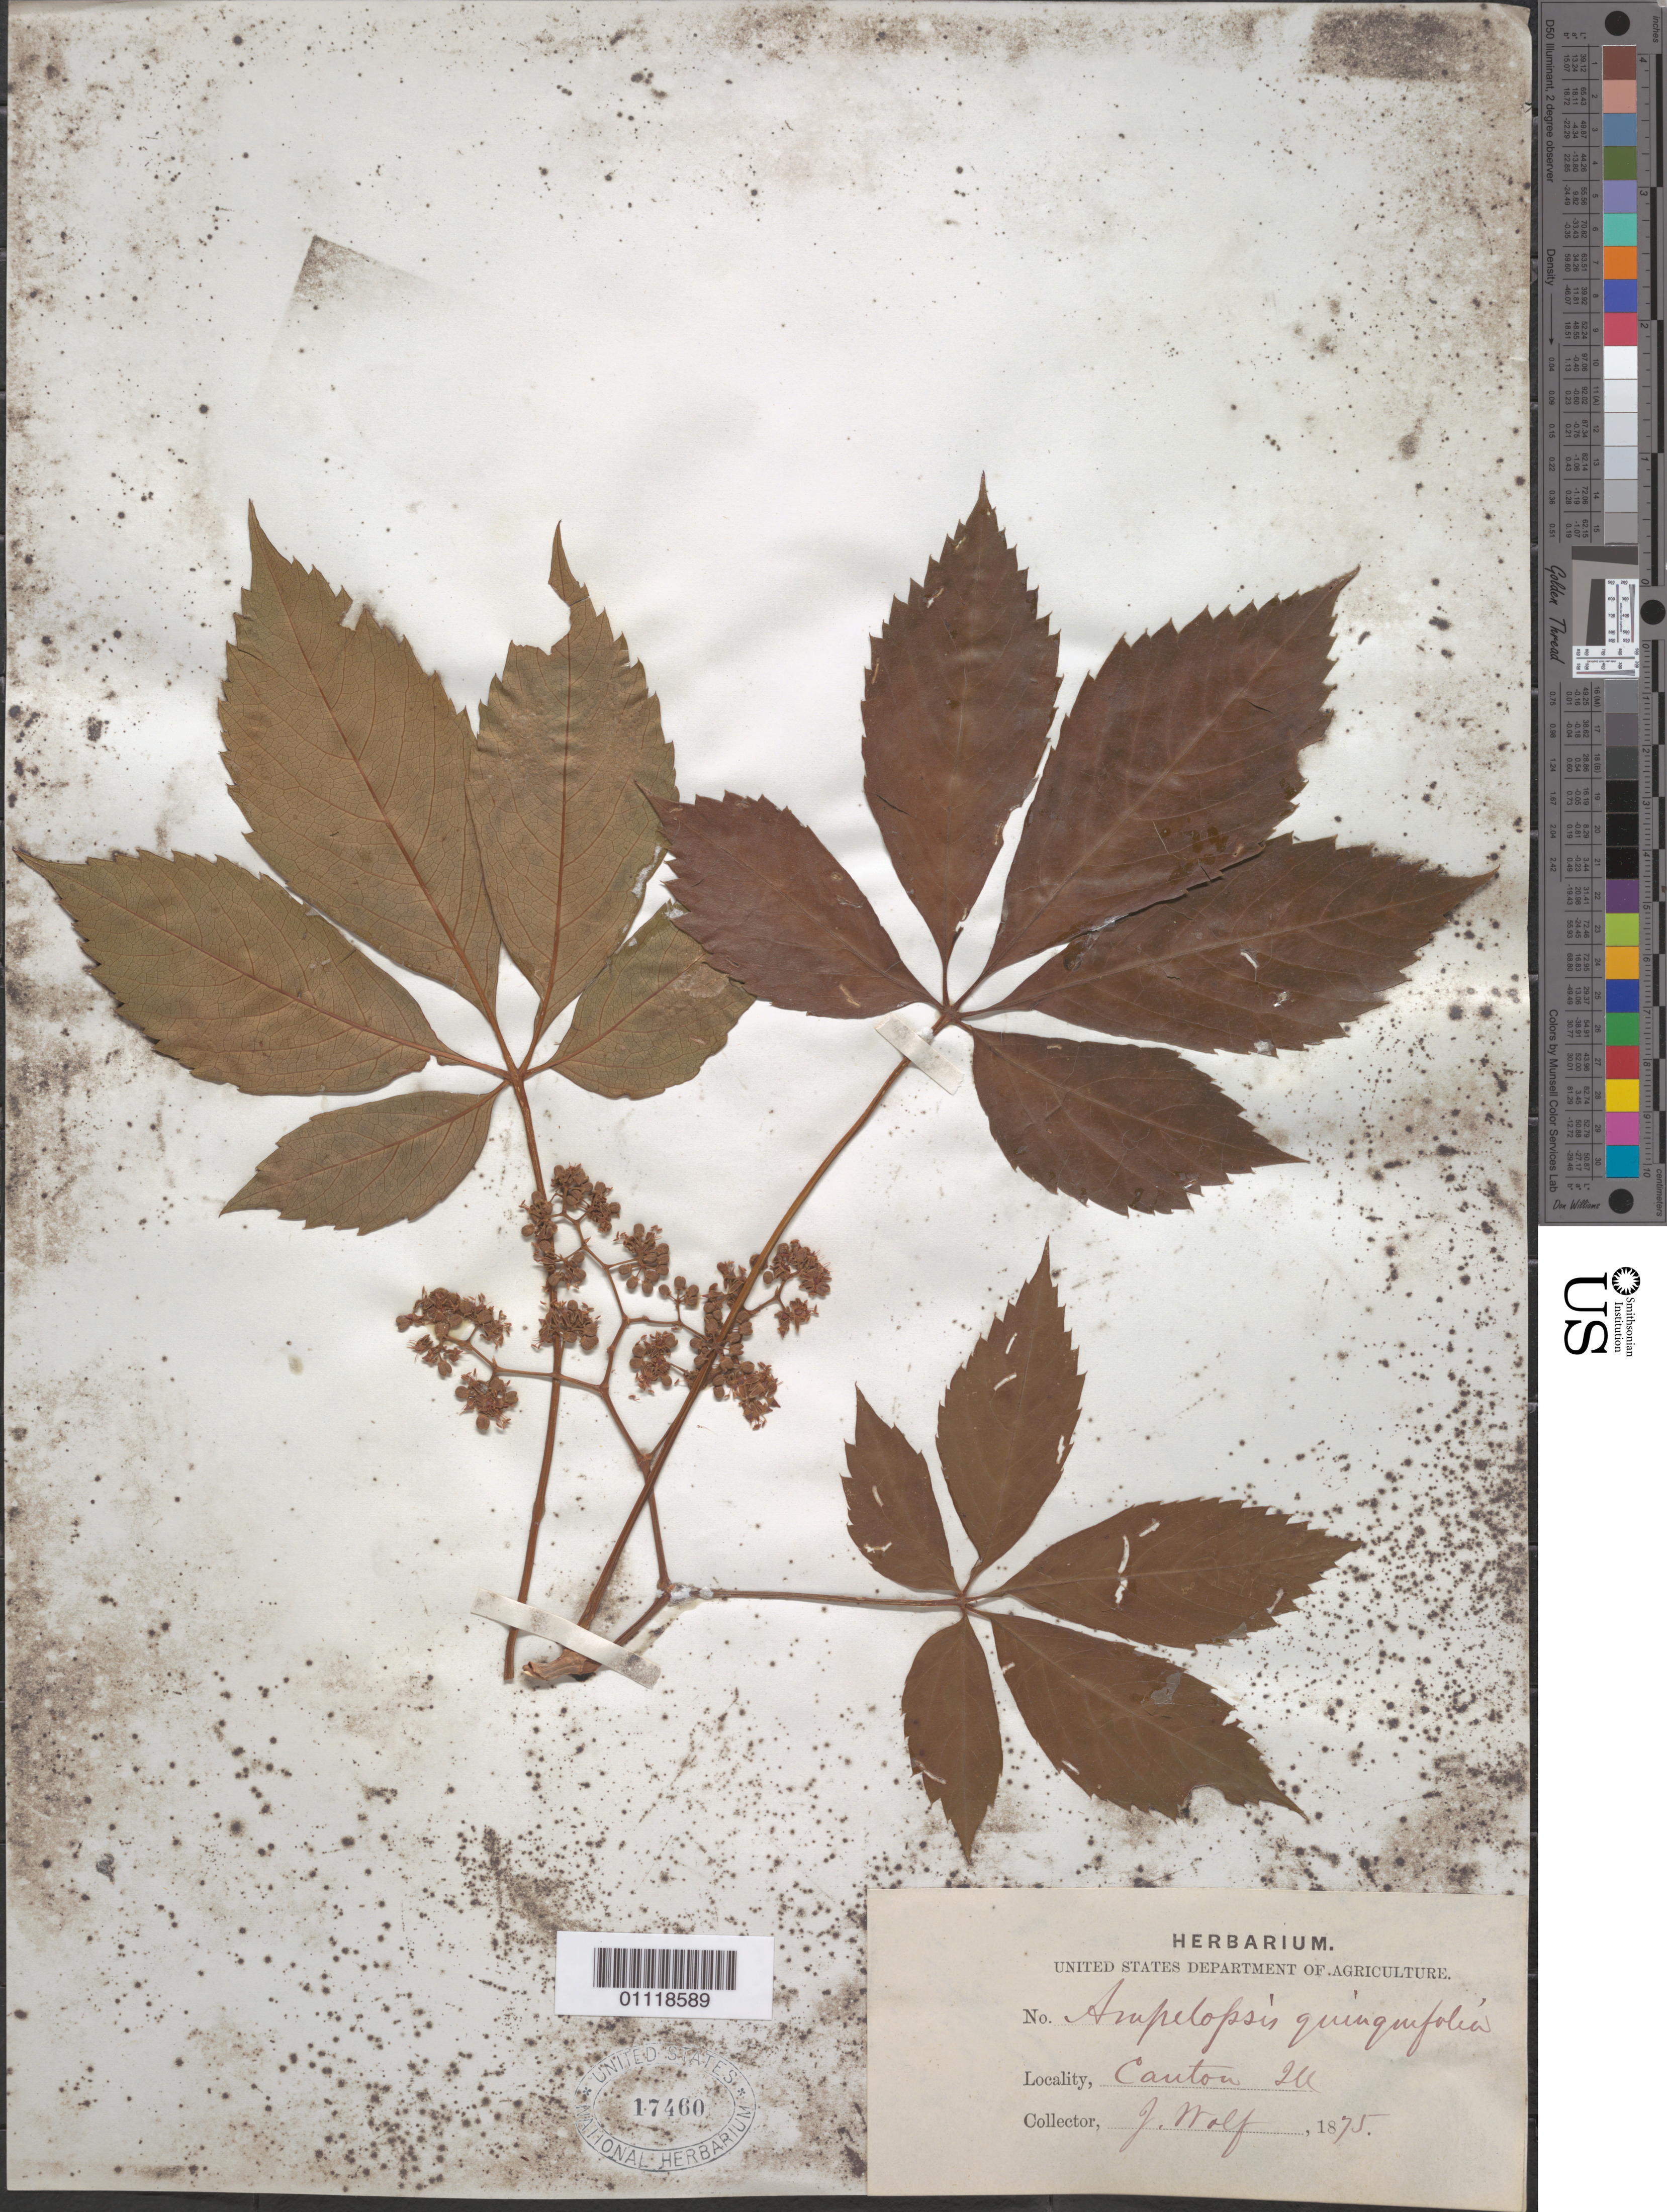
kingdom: Plantae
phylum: Tracheophyta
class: Magnoliopsida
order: Vitales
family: Vitaceae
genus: Parthenocissus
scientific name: Parthenocissus quinquefolia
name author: (L.) Planch.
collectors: J. Wolf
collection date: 1875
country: United States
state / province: Illinois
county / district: Fulton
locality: Canton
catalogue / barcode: US 17460